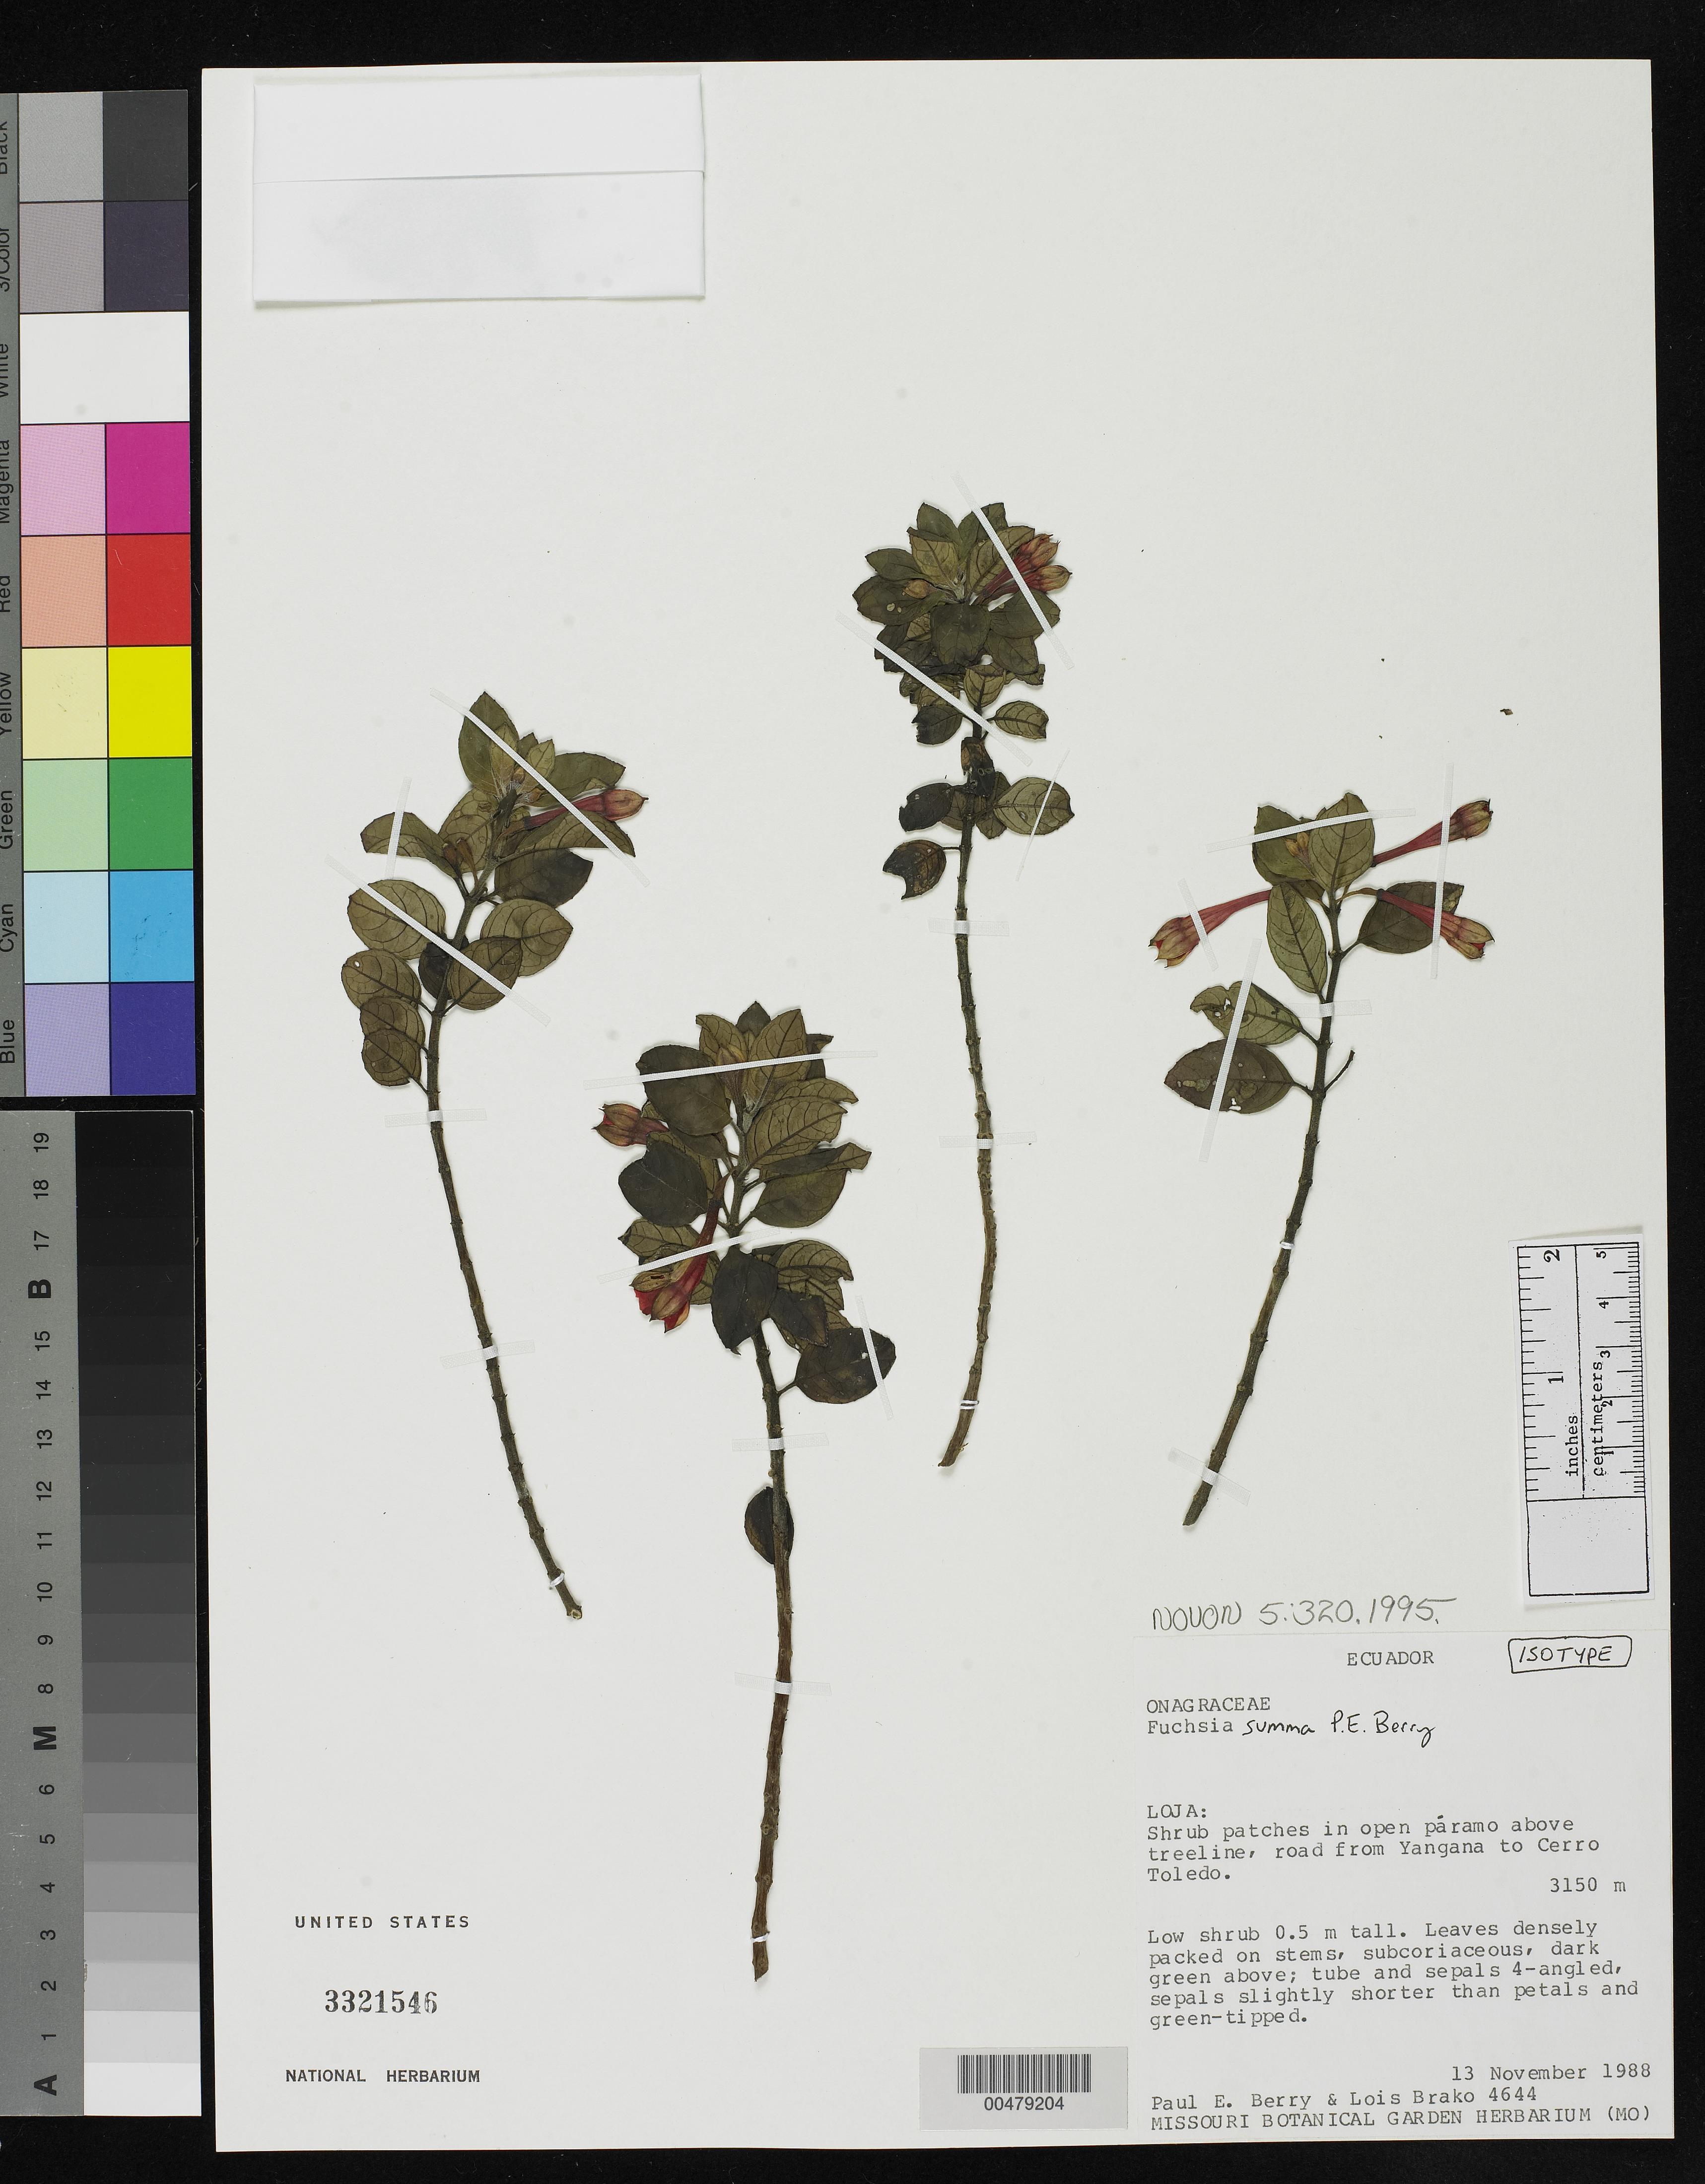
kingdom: Plantae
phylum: Tracheophyta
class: Magnoliopsida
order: Myrtales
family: Onagraceae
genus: Fuchsia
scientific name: Fuchsia summa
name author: P.E. Berry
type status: Isotype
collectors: P. E. Berry & L. Brako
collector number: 4644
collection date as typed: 13 Nov 1988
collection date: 1988-11-13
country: Ecuador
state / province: Loja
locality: Road from Yangana to Cerro Toledo.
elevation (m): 3150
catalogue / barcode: US 3321546